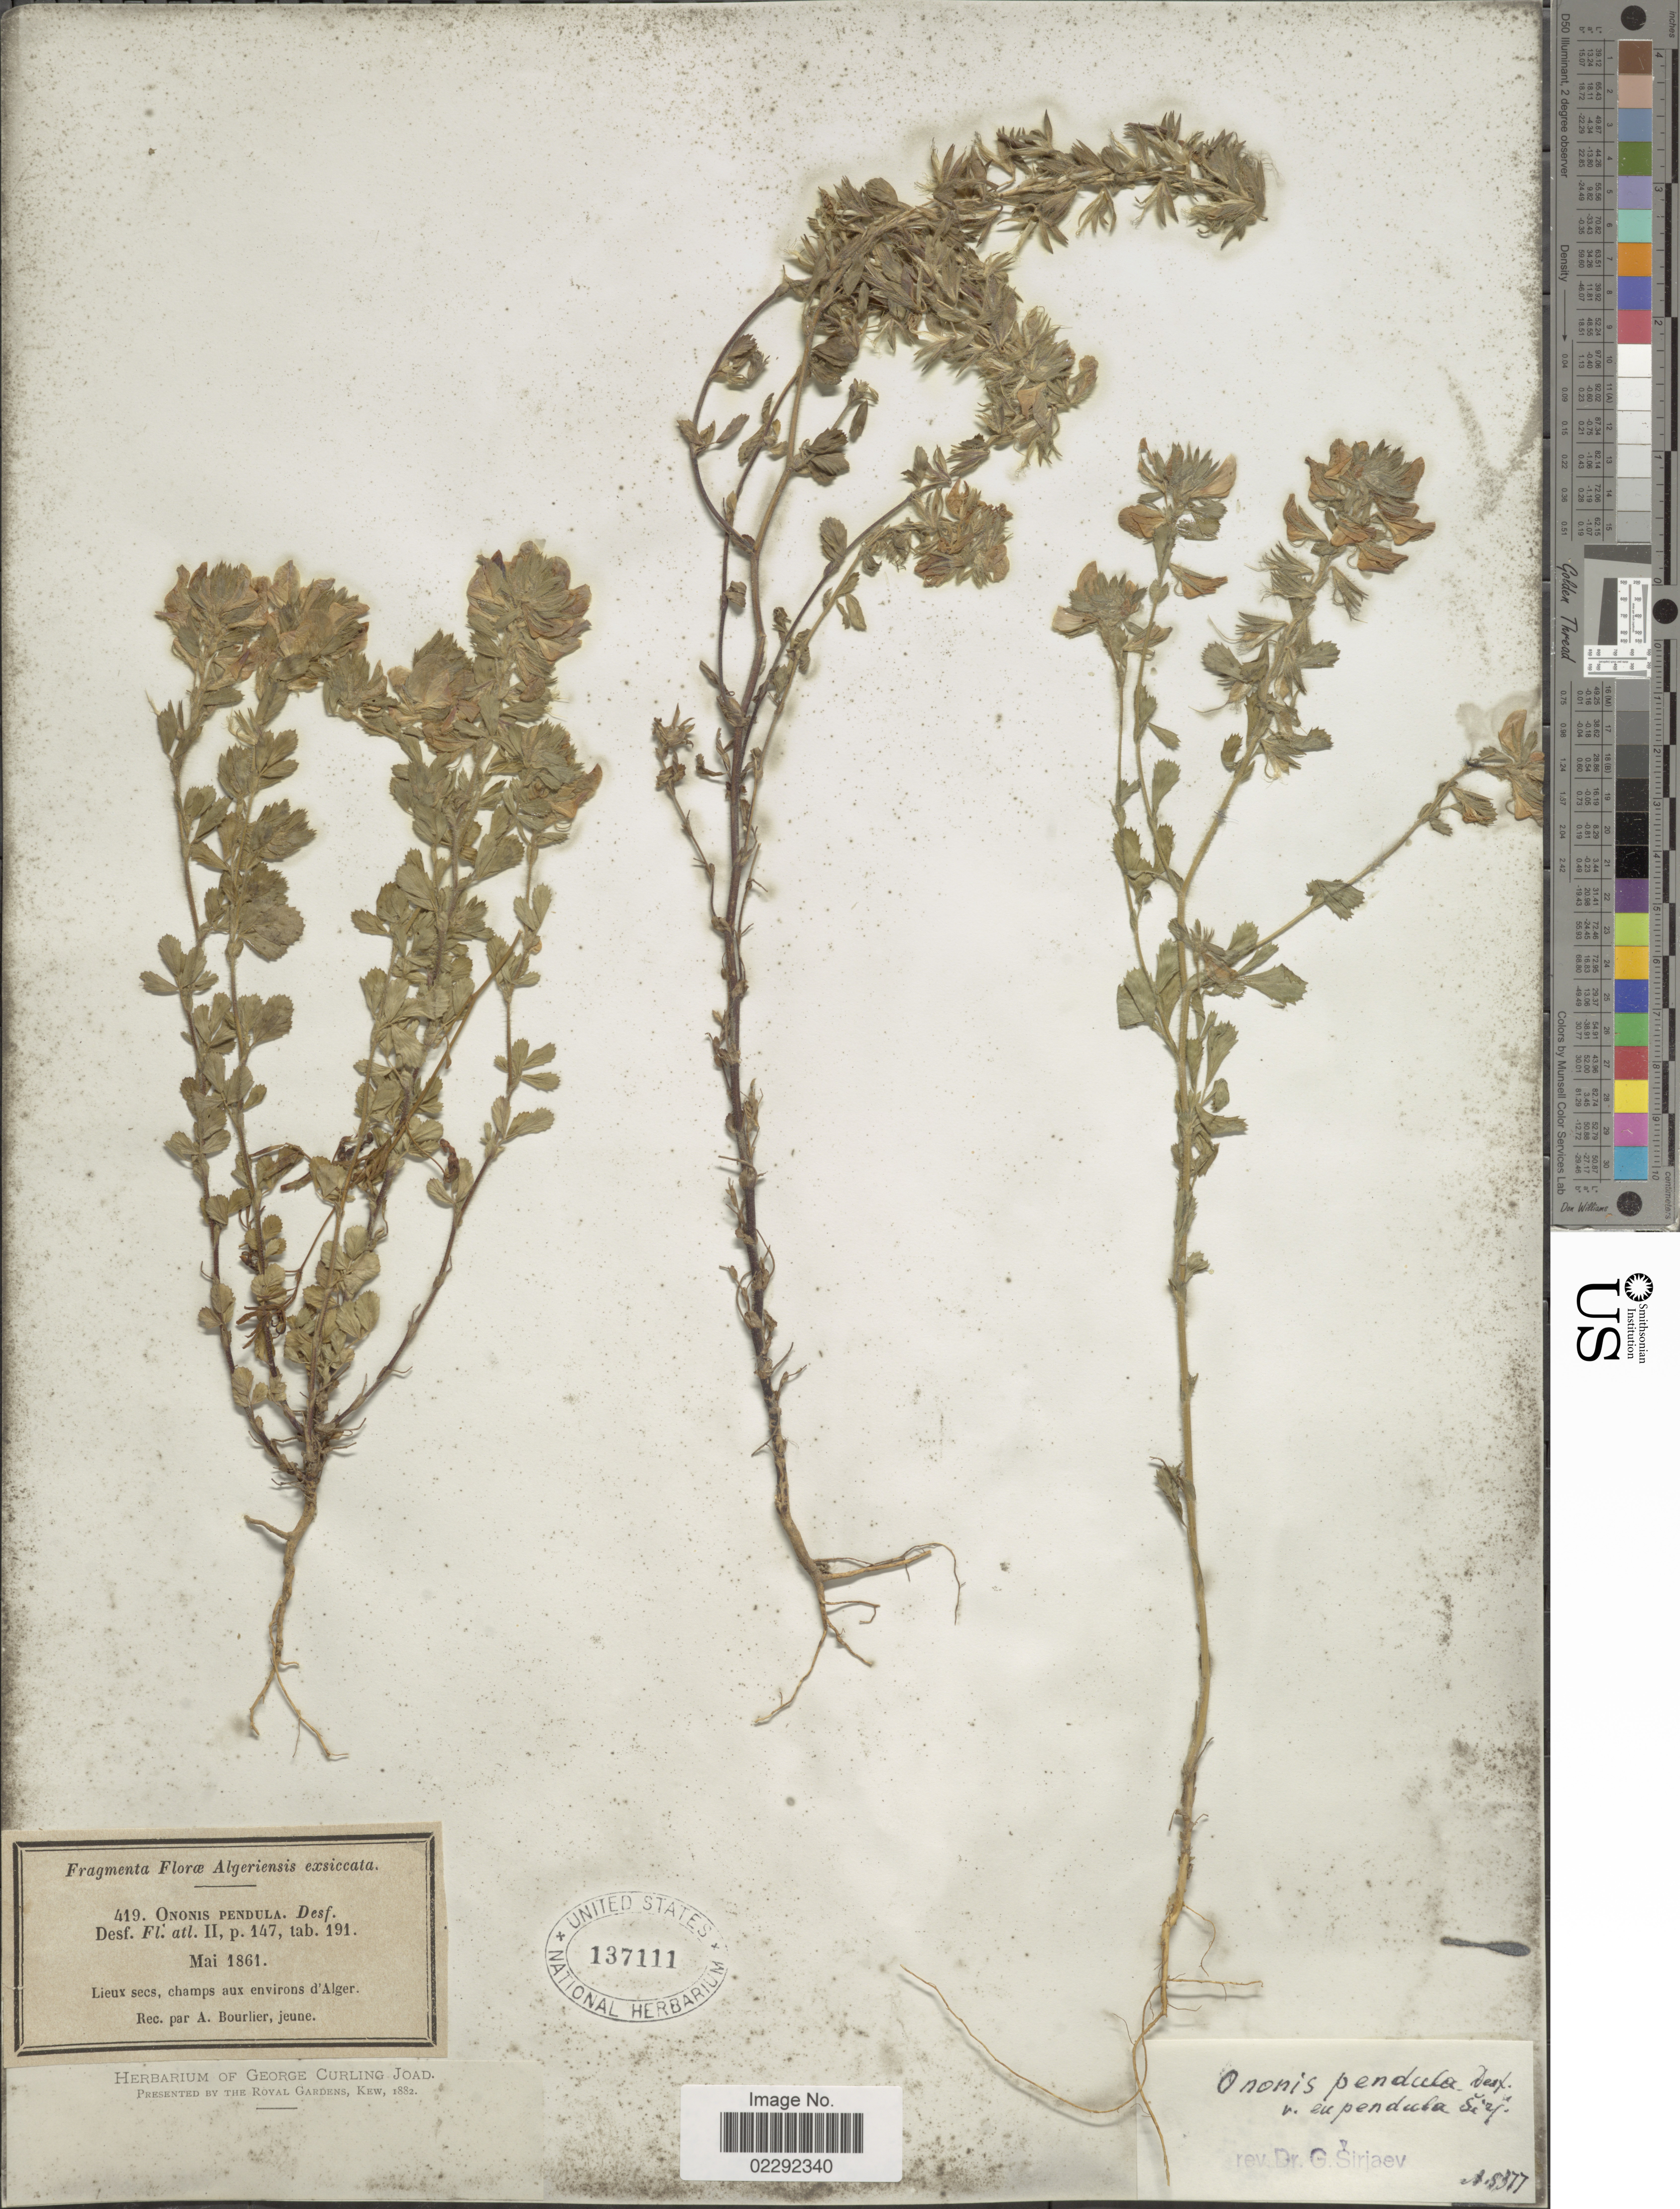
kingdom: Plantae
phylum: Tracheophyta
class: Magnoliopsida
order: Fabales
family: Fabaceae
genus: Ononis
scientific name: Ononis pendula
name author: Desf.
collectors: A. Bourlier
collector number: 419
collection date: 1861-05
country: Algeria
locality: Environs d'Alger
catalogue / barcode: US 137111